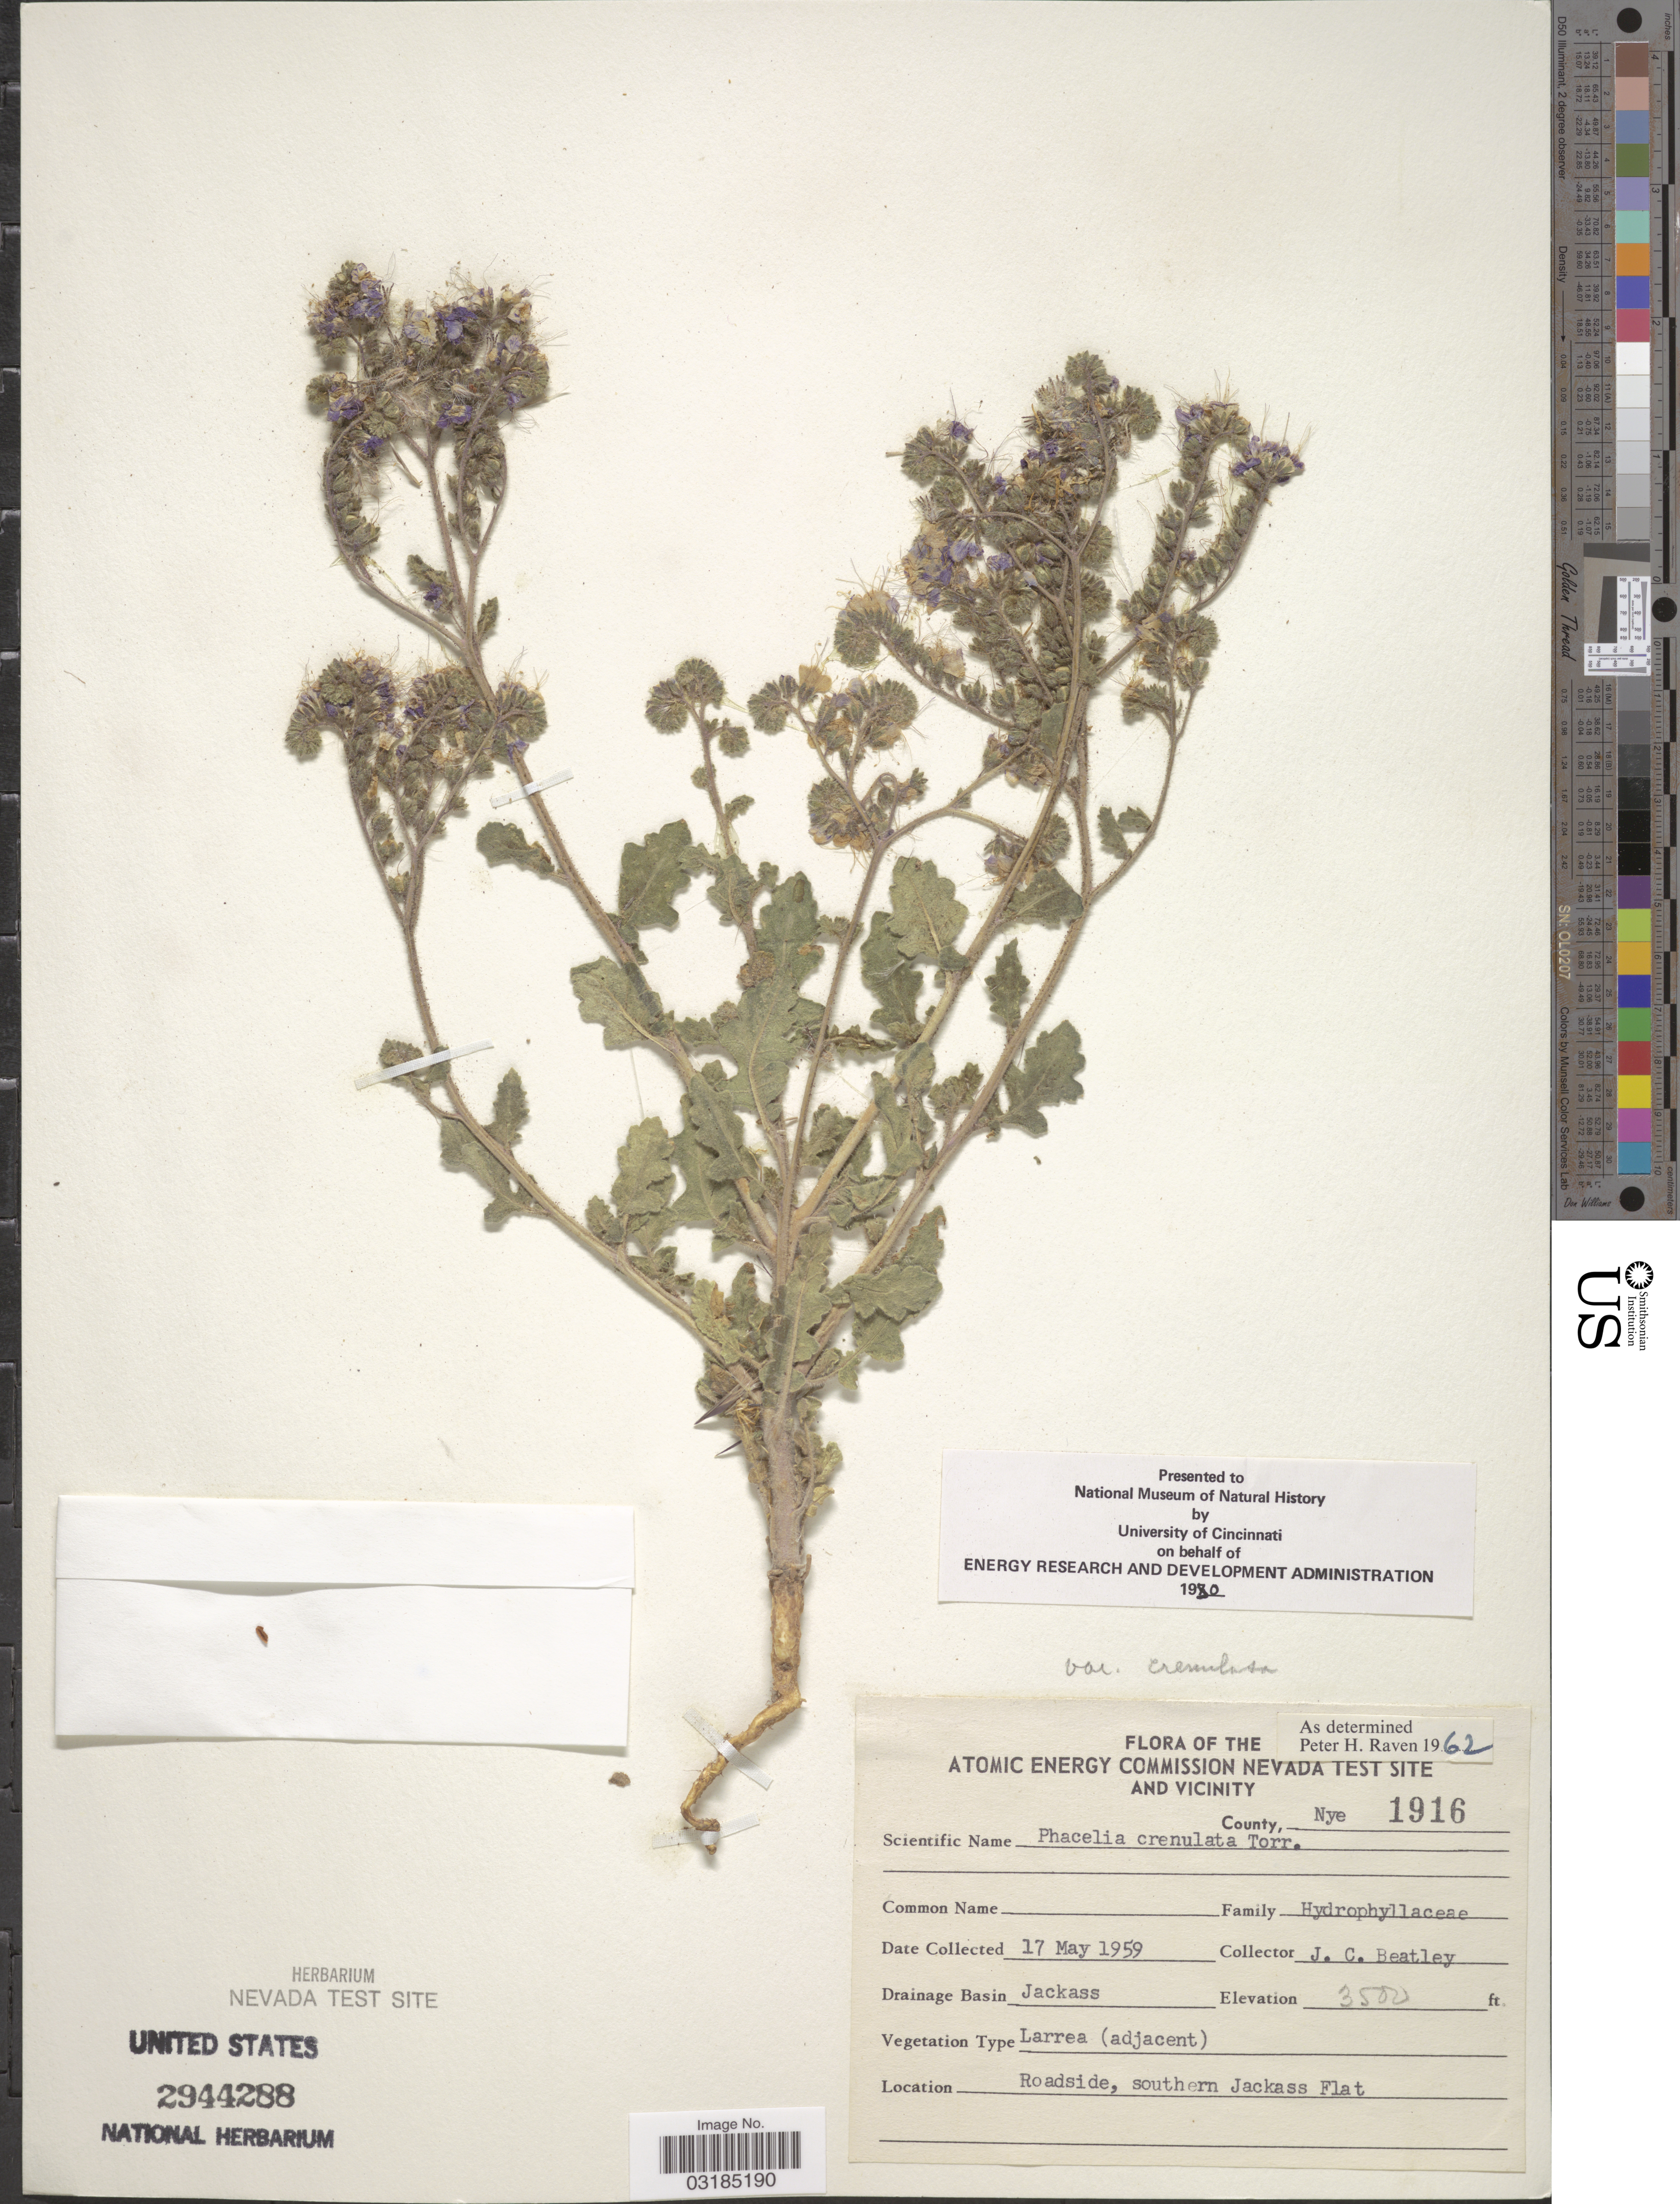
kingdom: Plantae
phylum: Tracheophyta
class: Magnoliopsida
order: Boraginales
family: Hydrophyllaceae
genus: Phacelia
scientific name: Phacelia crenulata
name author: Torr. ex S. Watson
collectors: J. C. Beatley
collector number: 1916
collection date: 1959-05-17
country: United States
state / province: Nevada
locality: The U.S. Atomic Energy Commission Nevada Test Site and Vicinity. County Nye. Drainage Basin Jackass. Roadside, southern Jackass Flat.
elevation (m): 1067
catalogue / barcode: US 2944288